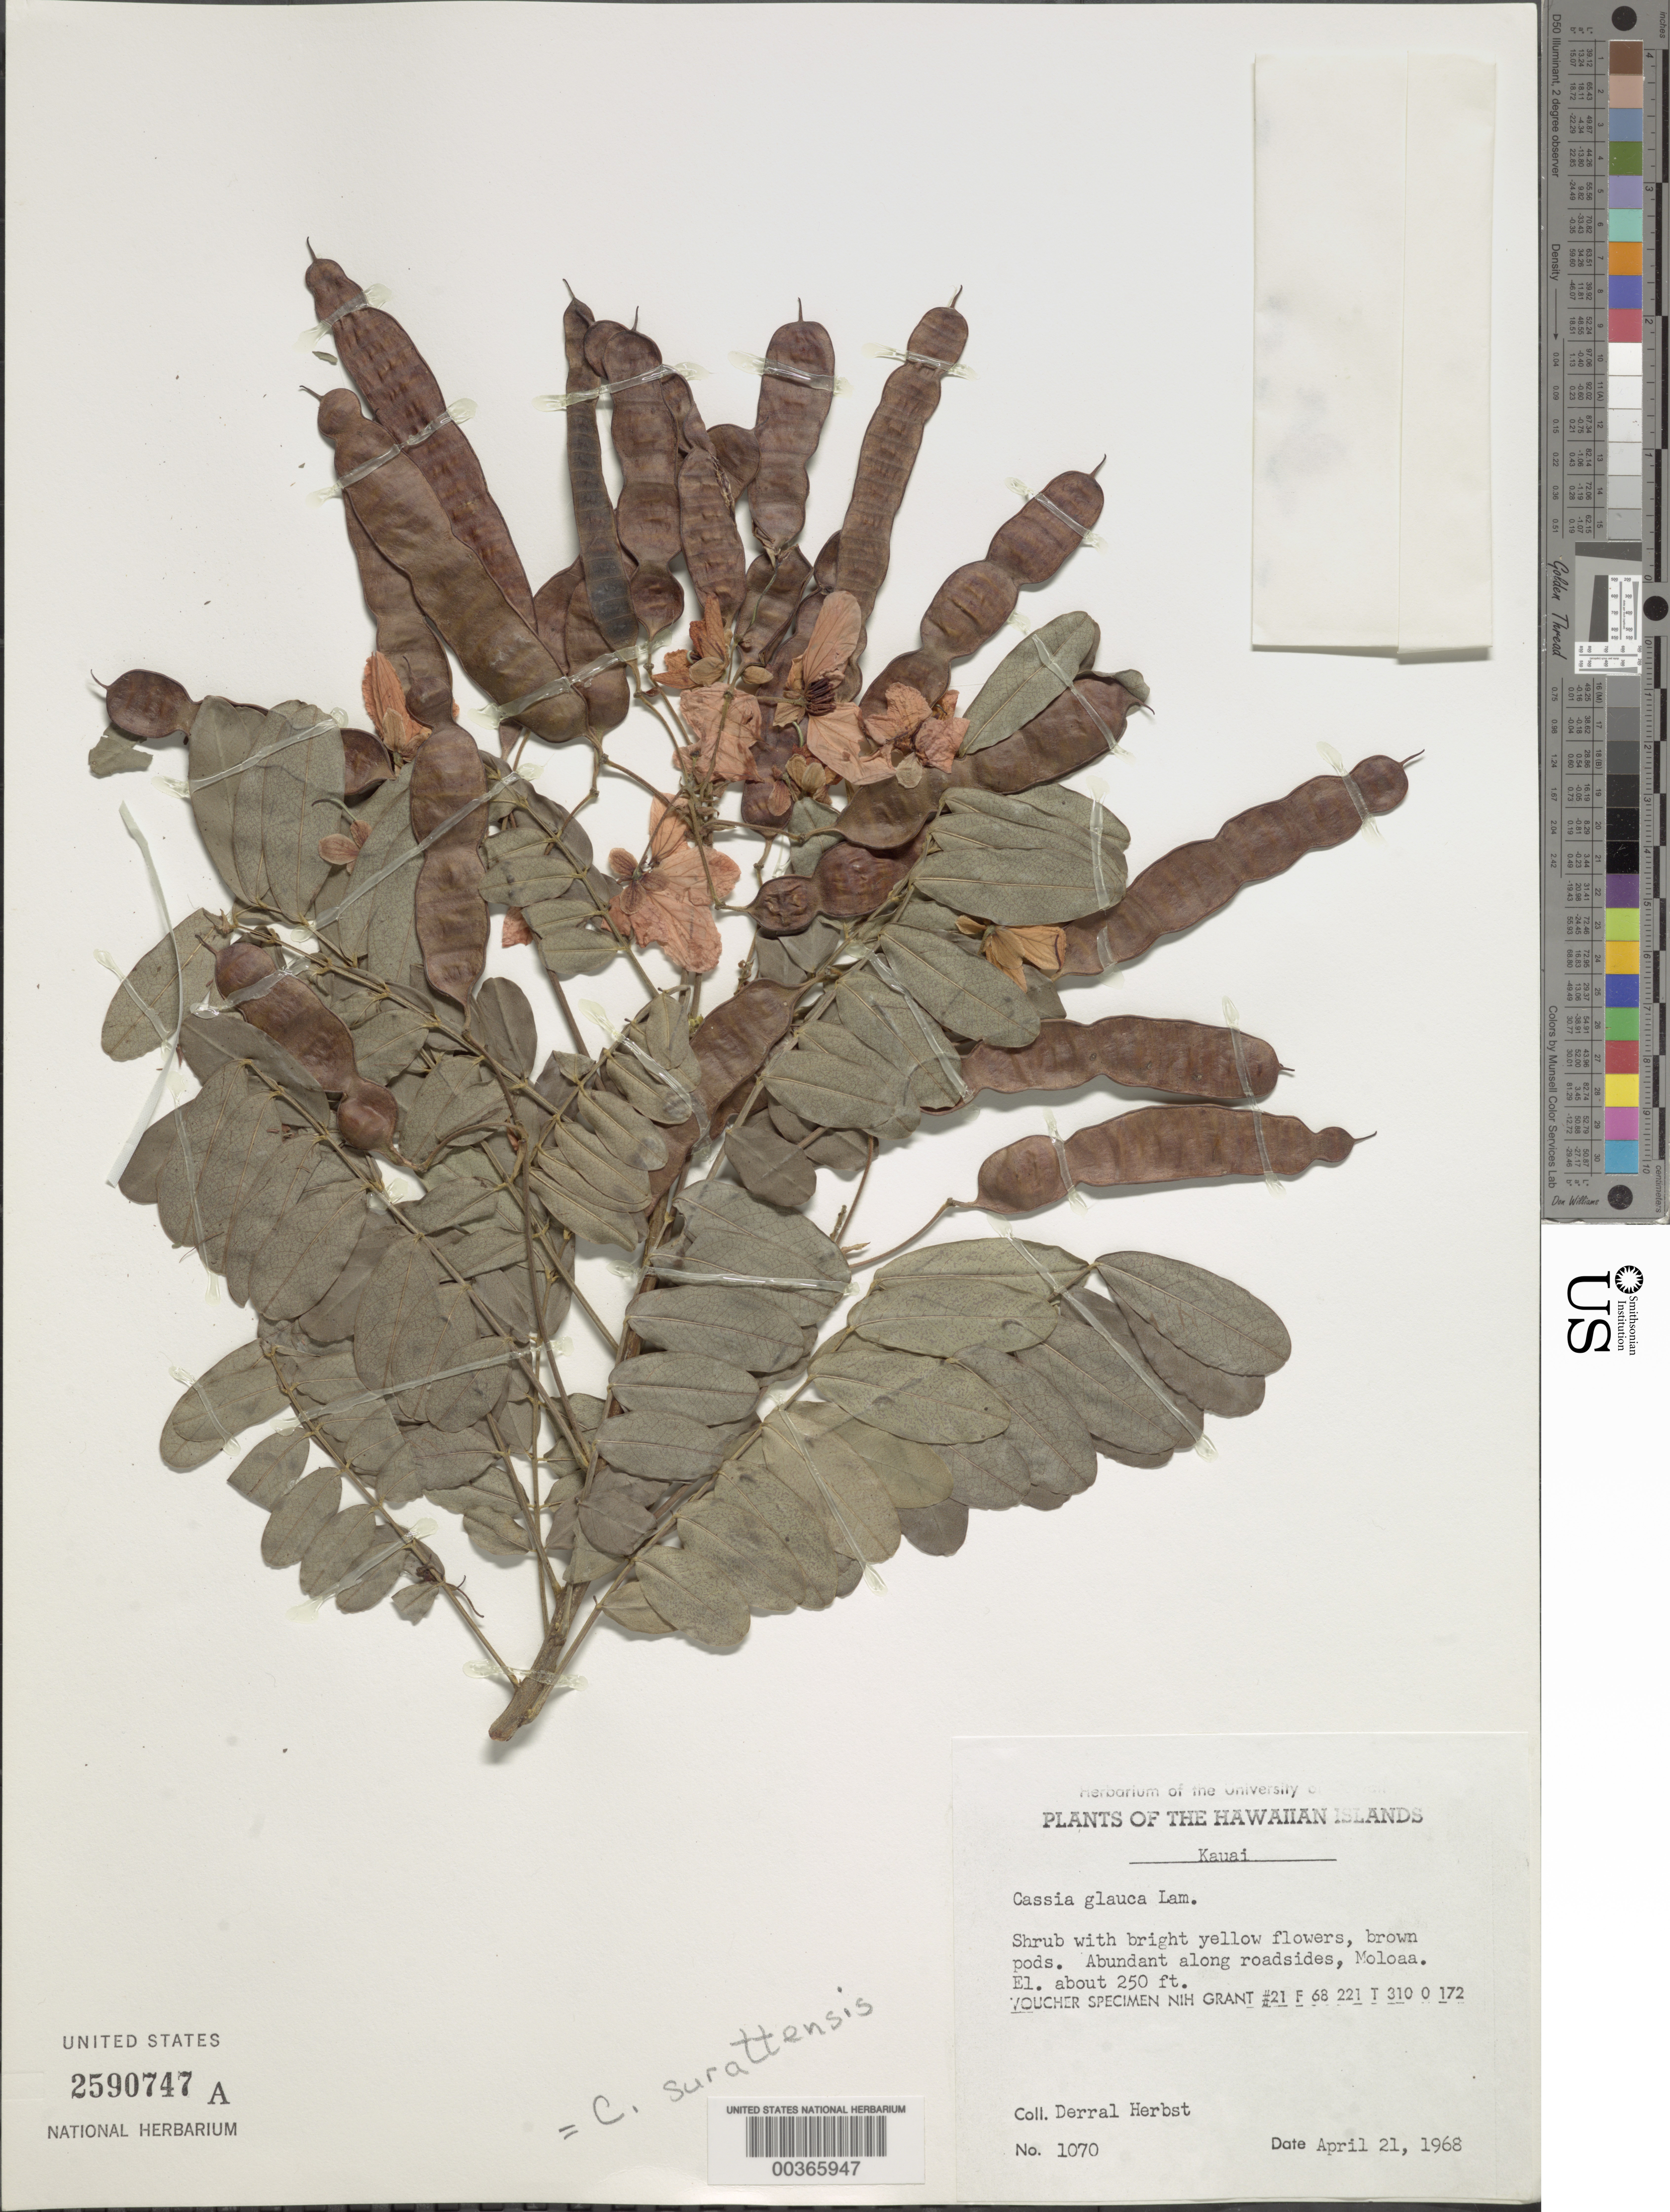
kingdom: Plantae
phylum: Tracheophyta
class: Magnoliopsida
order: Fabales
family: Fabaceae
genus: Senna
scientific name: Senna surattensis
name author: (Burm. f.) H.S. Irwin & Barneby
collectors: D. R. Herbst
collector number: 1070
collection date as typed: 21 Apr 1968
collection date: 1968-04-21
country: United States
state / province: Hawaii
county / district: Kauai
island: Kaua'i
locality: Moloaa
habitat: Along roadsides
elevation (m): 76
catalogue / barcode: US 2590747A